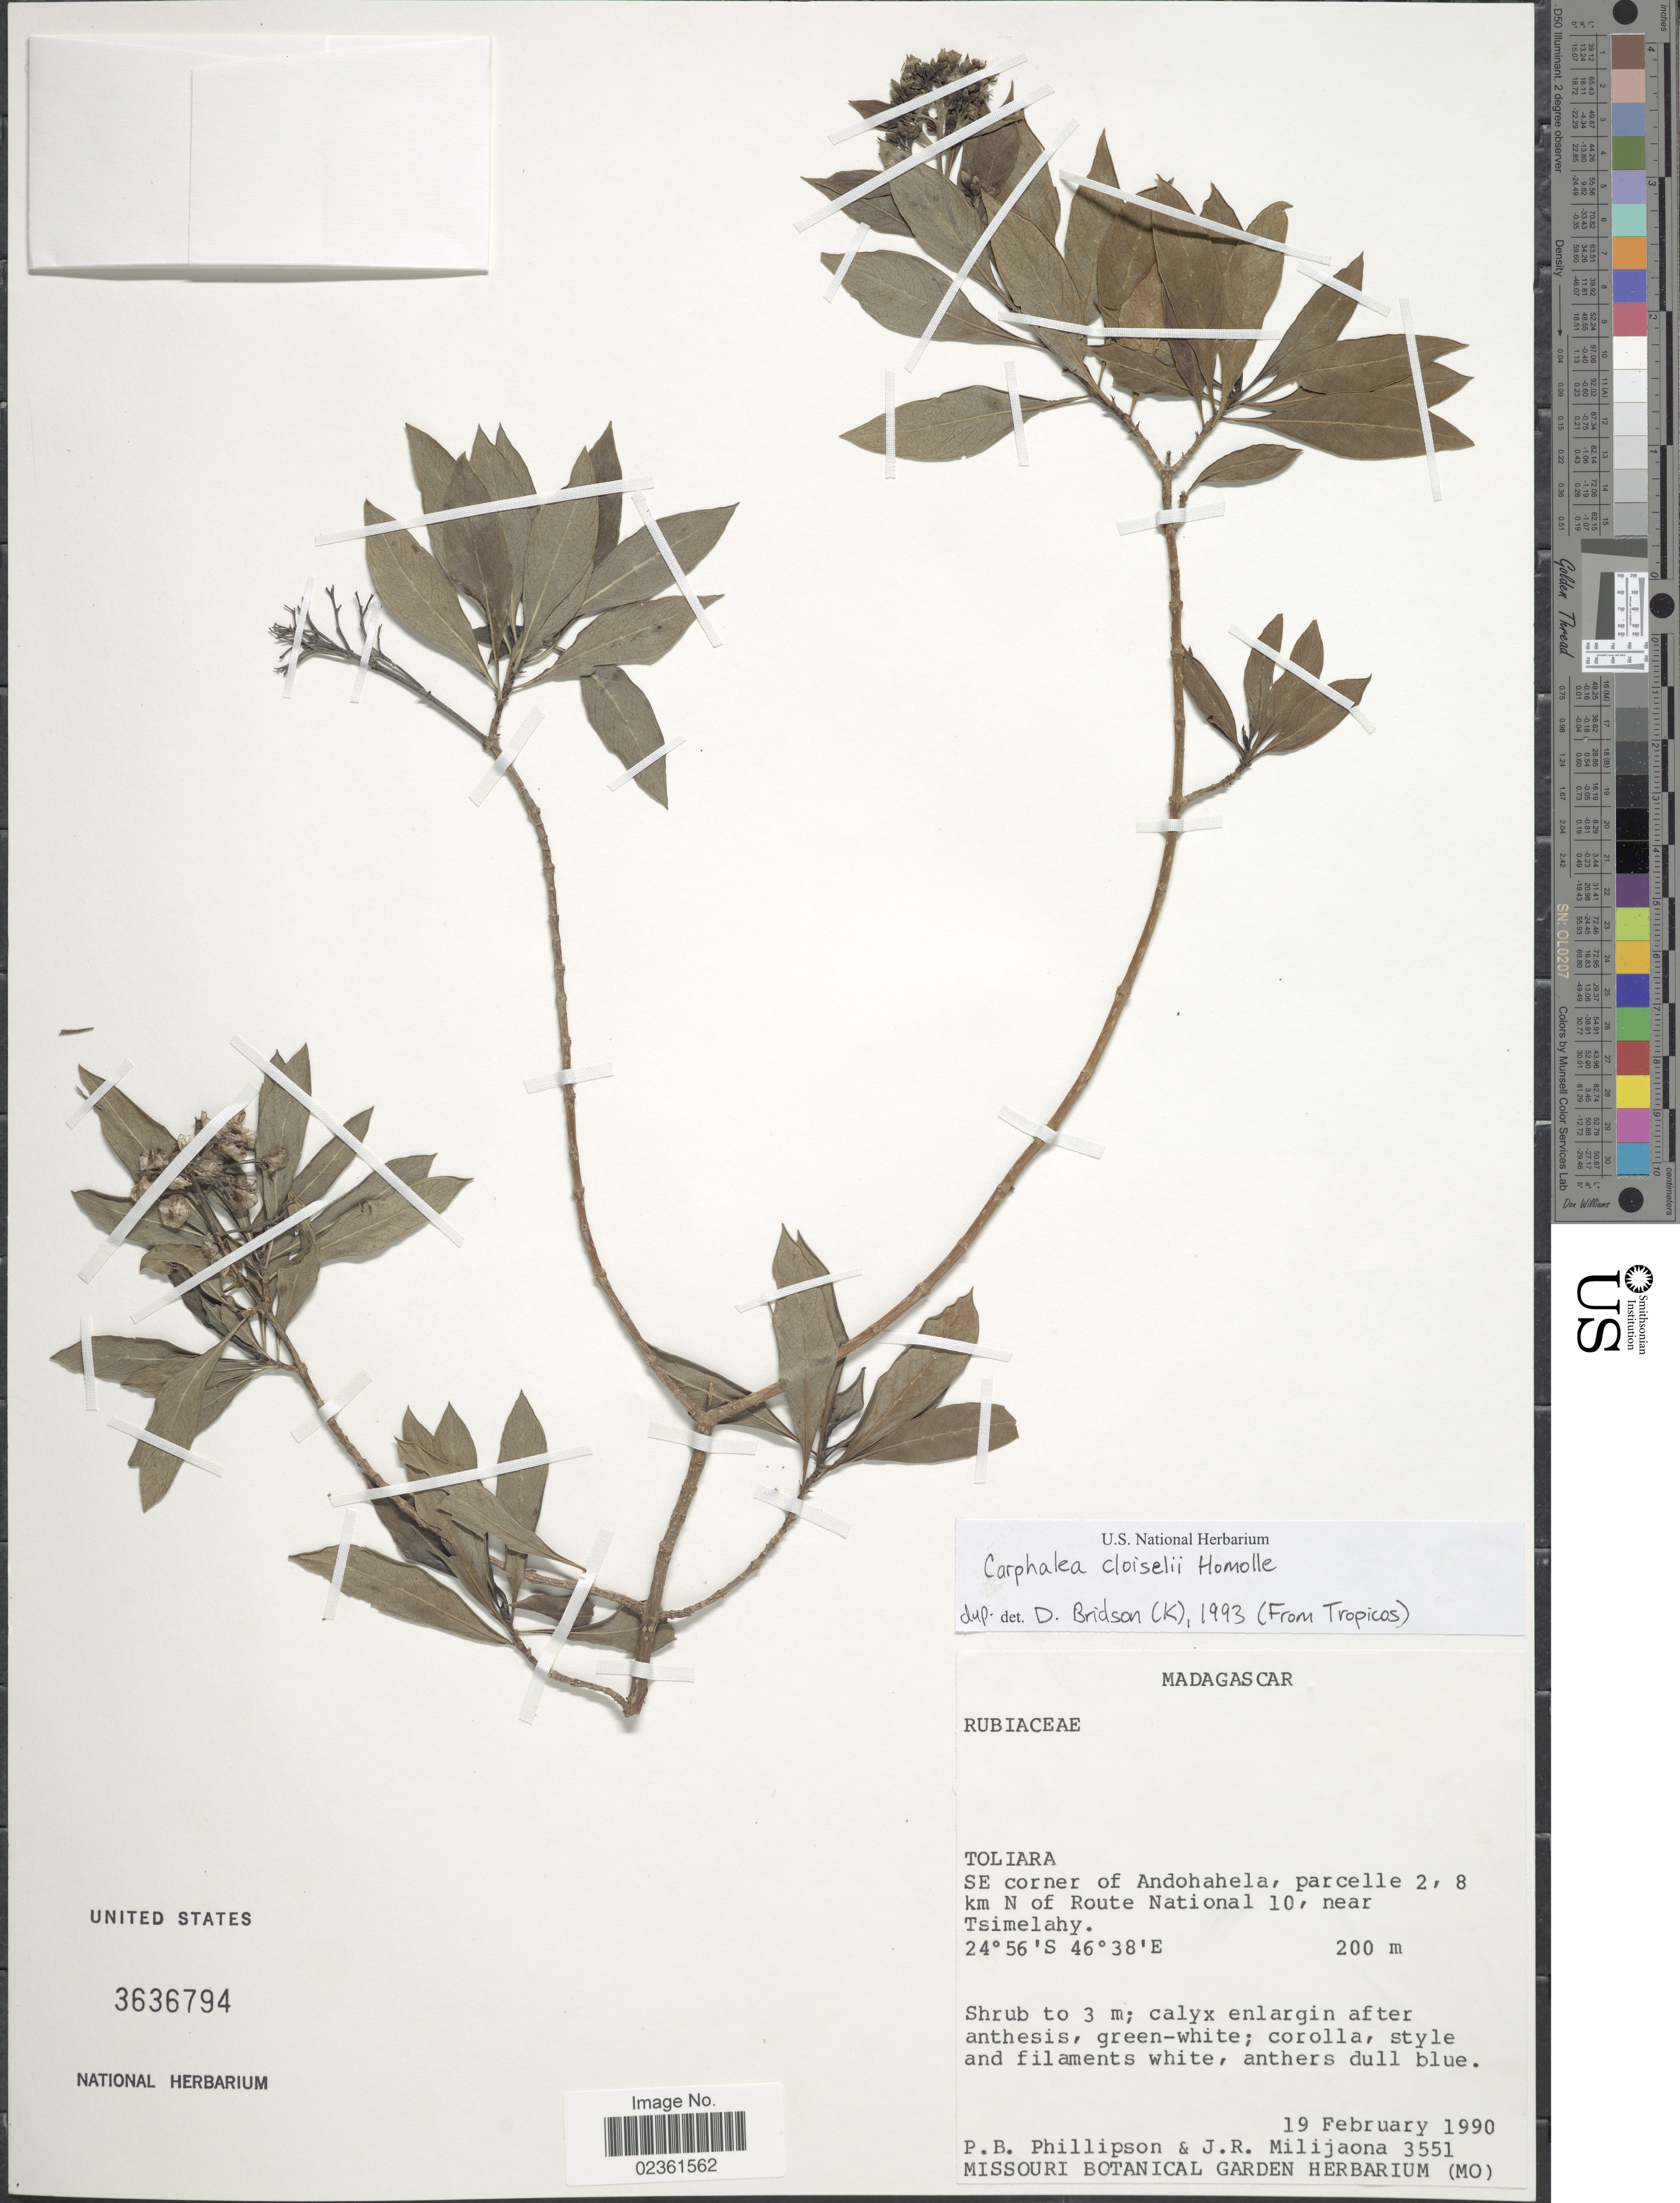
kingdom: Plantae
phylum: Tracheophyta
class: Magnoliopsida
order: Gentianales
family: Rubiaceae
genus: Carphalea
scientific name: Carphalea cloiselii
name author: Homolle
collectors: P. B. Phillipson & J. R. Milijaona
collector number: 3551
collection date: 1990-02-19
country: Madagascar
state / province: Anosy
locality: SE corner of Andohahela, parcelle 2, 8 km N of Route National 10, near Tsimelahy.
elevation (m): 200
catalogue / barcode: US 3636794